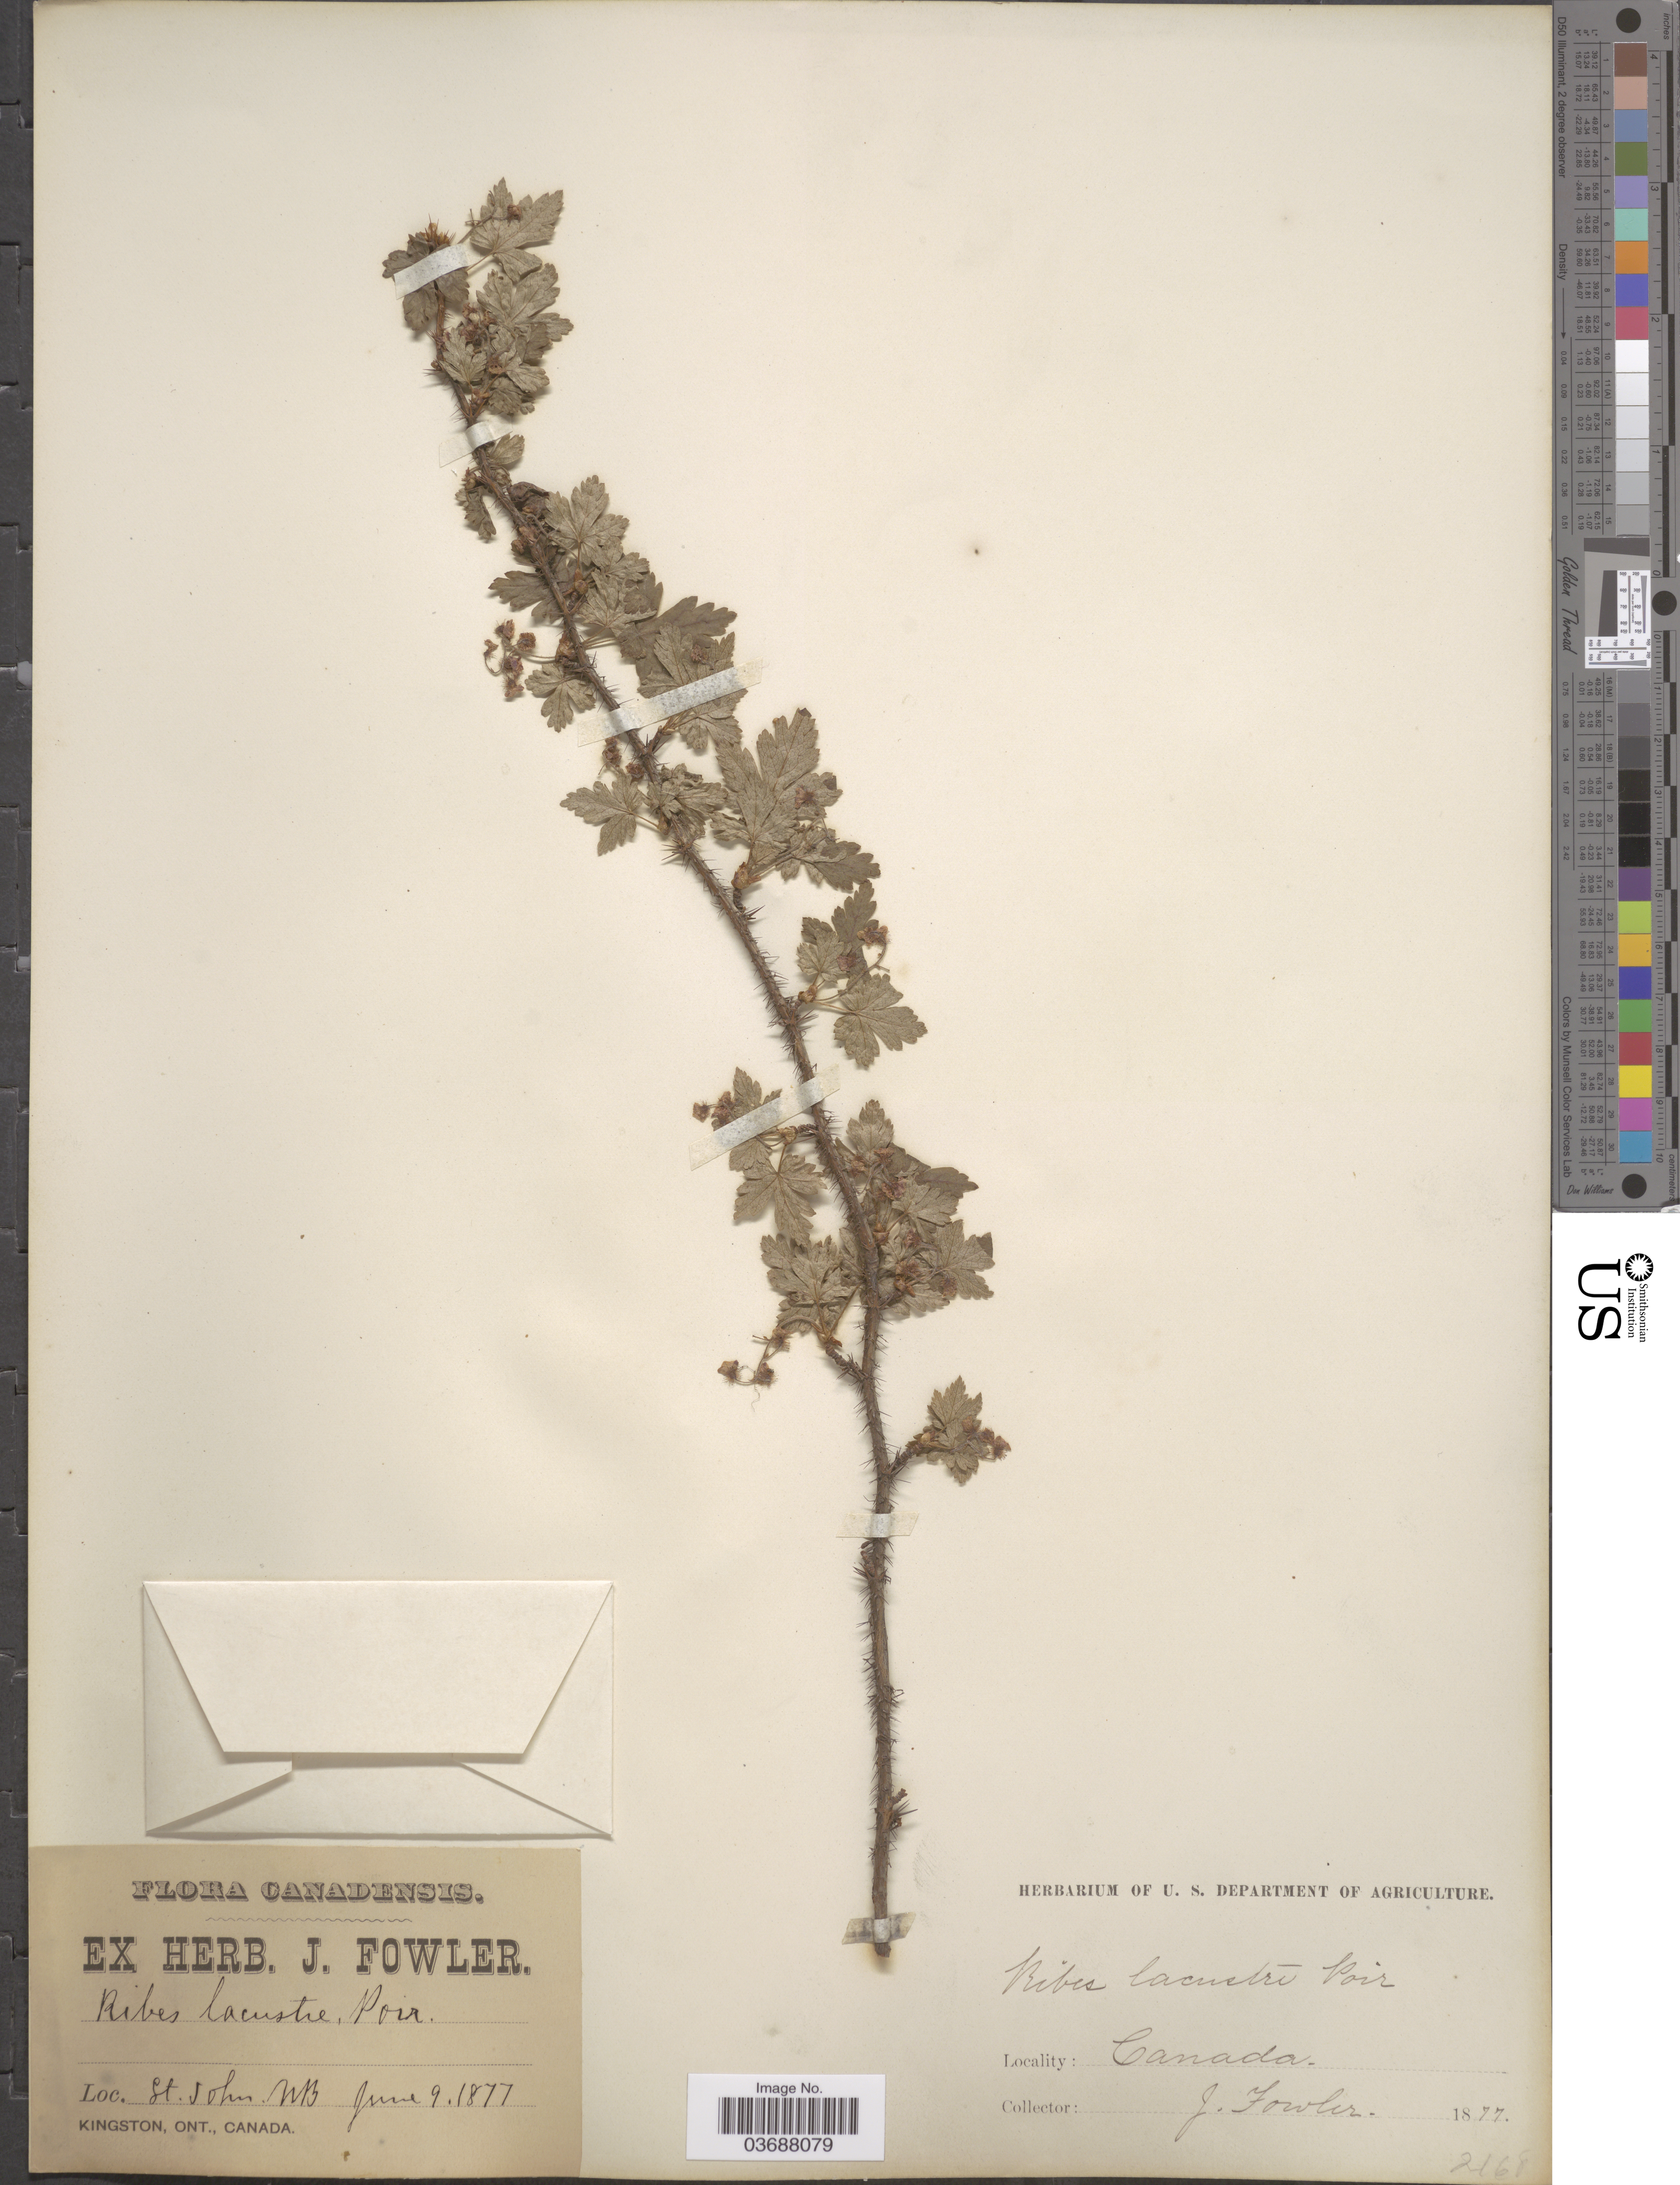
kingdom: Plantae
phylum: Tracheophyta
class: Magnoliopsida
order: Saxifragales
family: Grossulariaceae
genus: Ribes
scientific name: Ribes lacustre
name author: (Pers.) Poir.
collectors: J. Fowler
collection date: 1877-06-09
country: Canada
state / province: New Brunswick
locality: St. John.